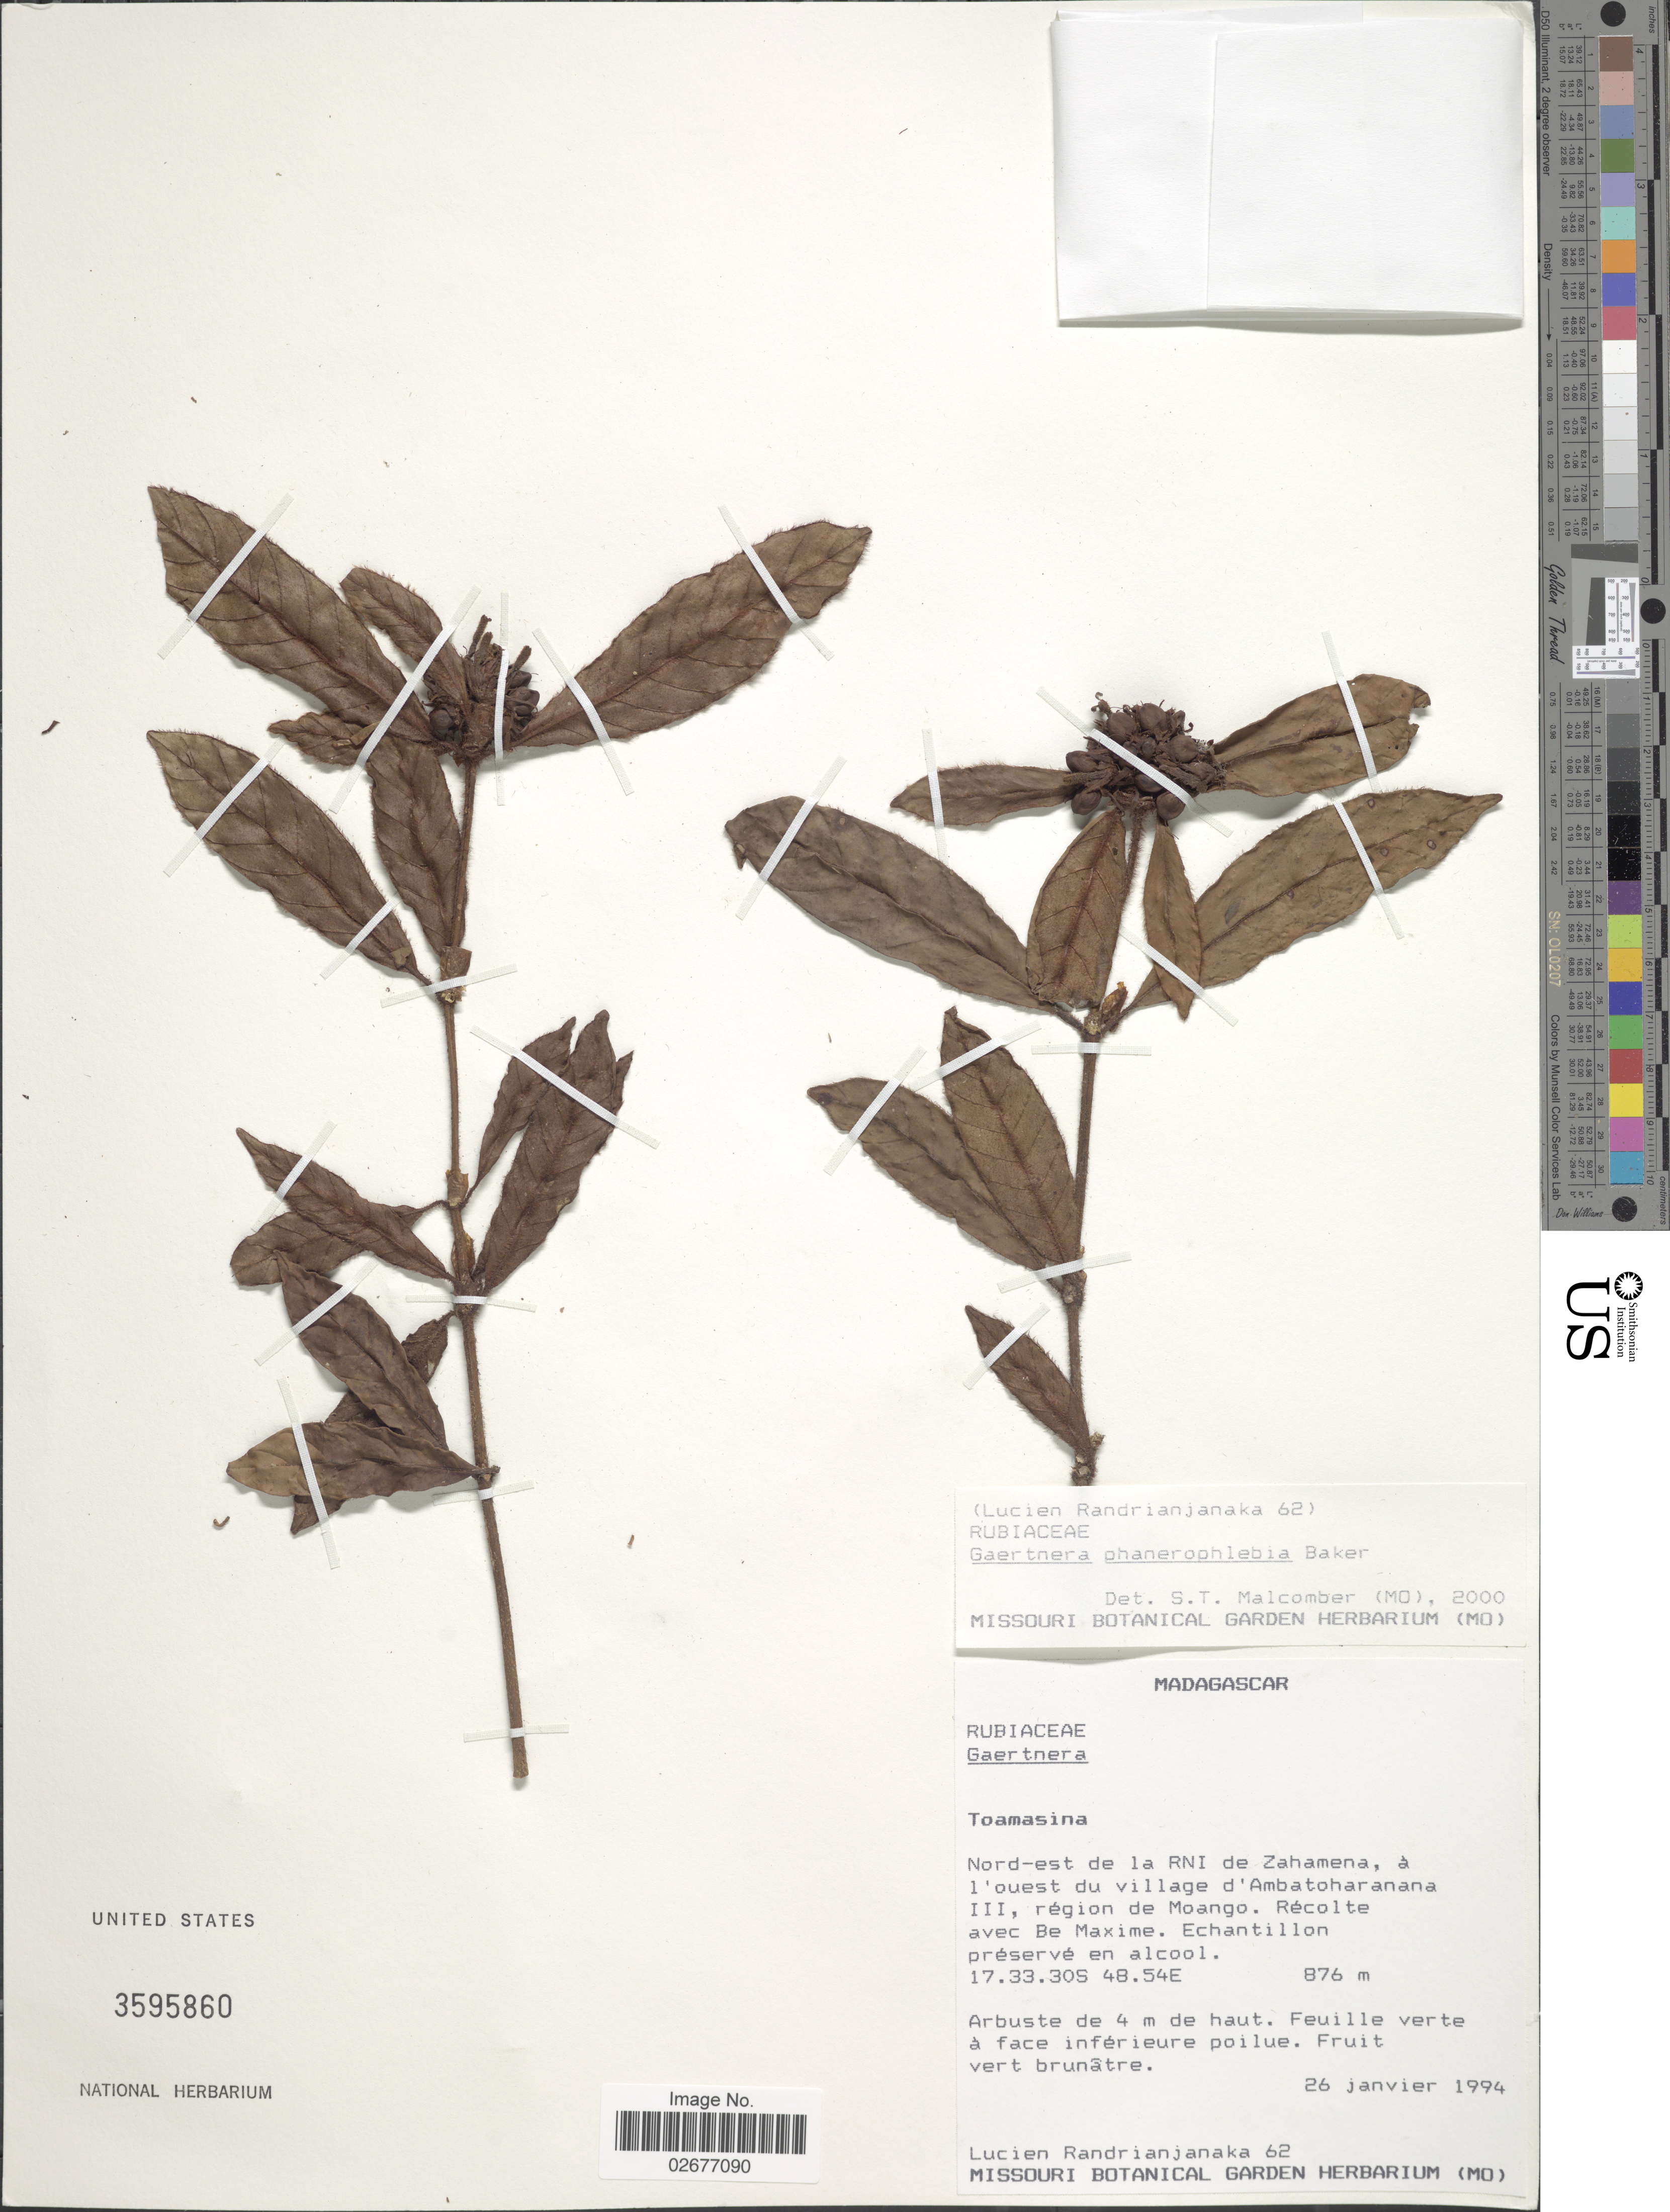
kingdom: Plantae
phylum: Tracheophyta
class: Magnoliopsida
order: Gentianales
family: Rubiaceae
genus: Gaertnera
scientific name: Gaertnera phanerophlebia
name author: Baker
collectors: L. Randrianjanaka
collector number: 62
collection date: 1994-01-26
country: Madagascar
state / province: Analanjirofo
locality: Nord-est de la RNI de Zahamena, a l ' ouest du village d'Ambatoharanana III, region de Moango, Recolte avec BE Maxime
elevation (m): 876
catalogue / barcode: US 3595860